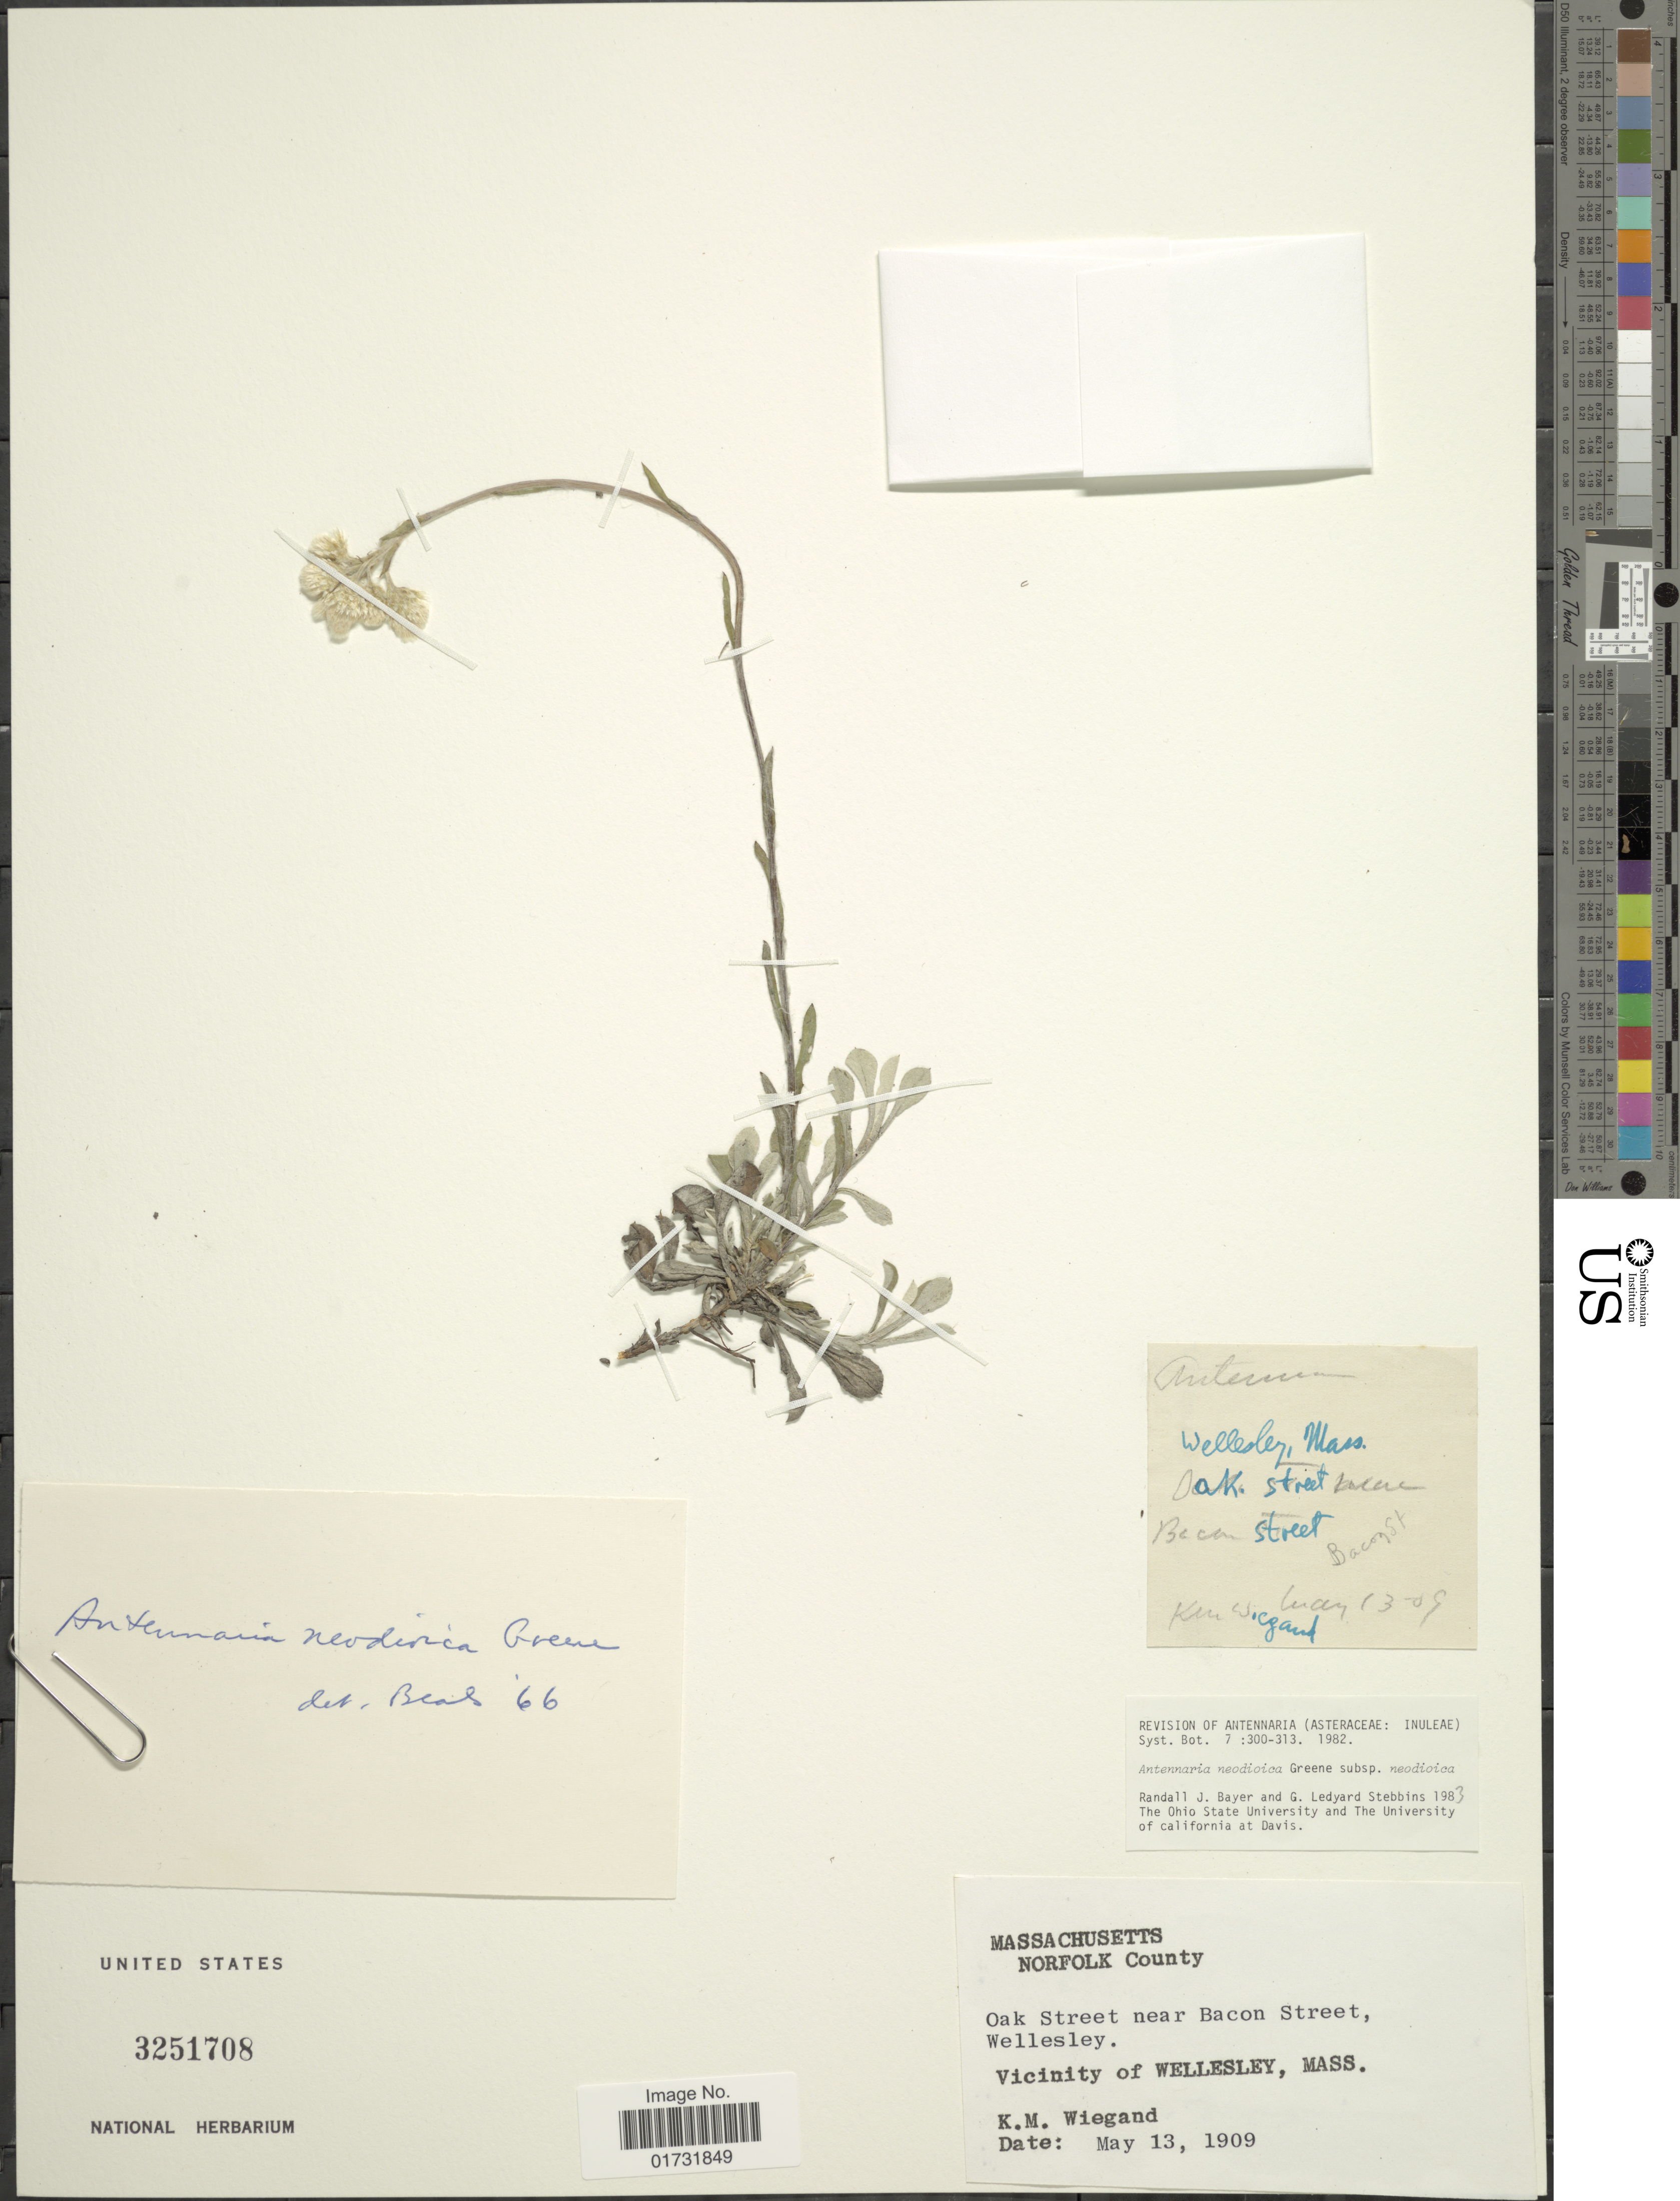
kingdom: Plantae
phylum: Tracheophyta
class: Magnoliopsida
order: Asterales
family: Asteraceae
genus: Antennaria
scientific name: Antennaria neodioica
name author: Greene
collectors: K. M. Wiegand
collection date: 1909-05-13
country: United States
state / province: Massachusetts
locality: Norfolk County. Oak Street near Bacon Street, Wellesley. Vicinity of Wellesley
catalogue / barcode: US 3251708